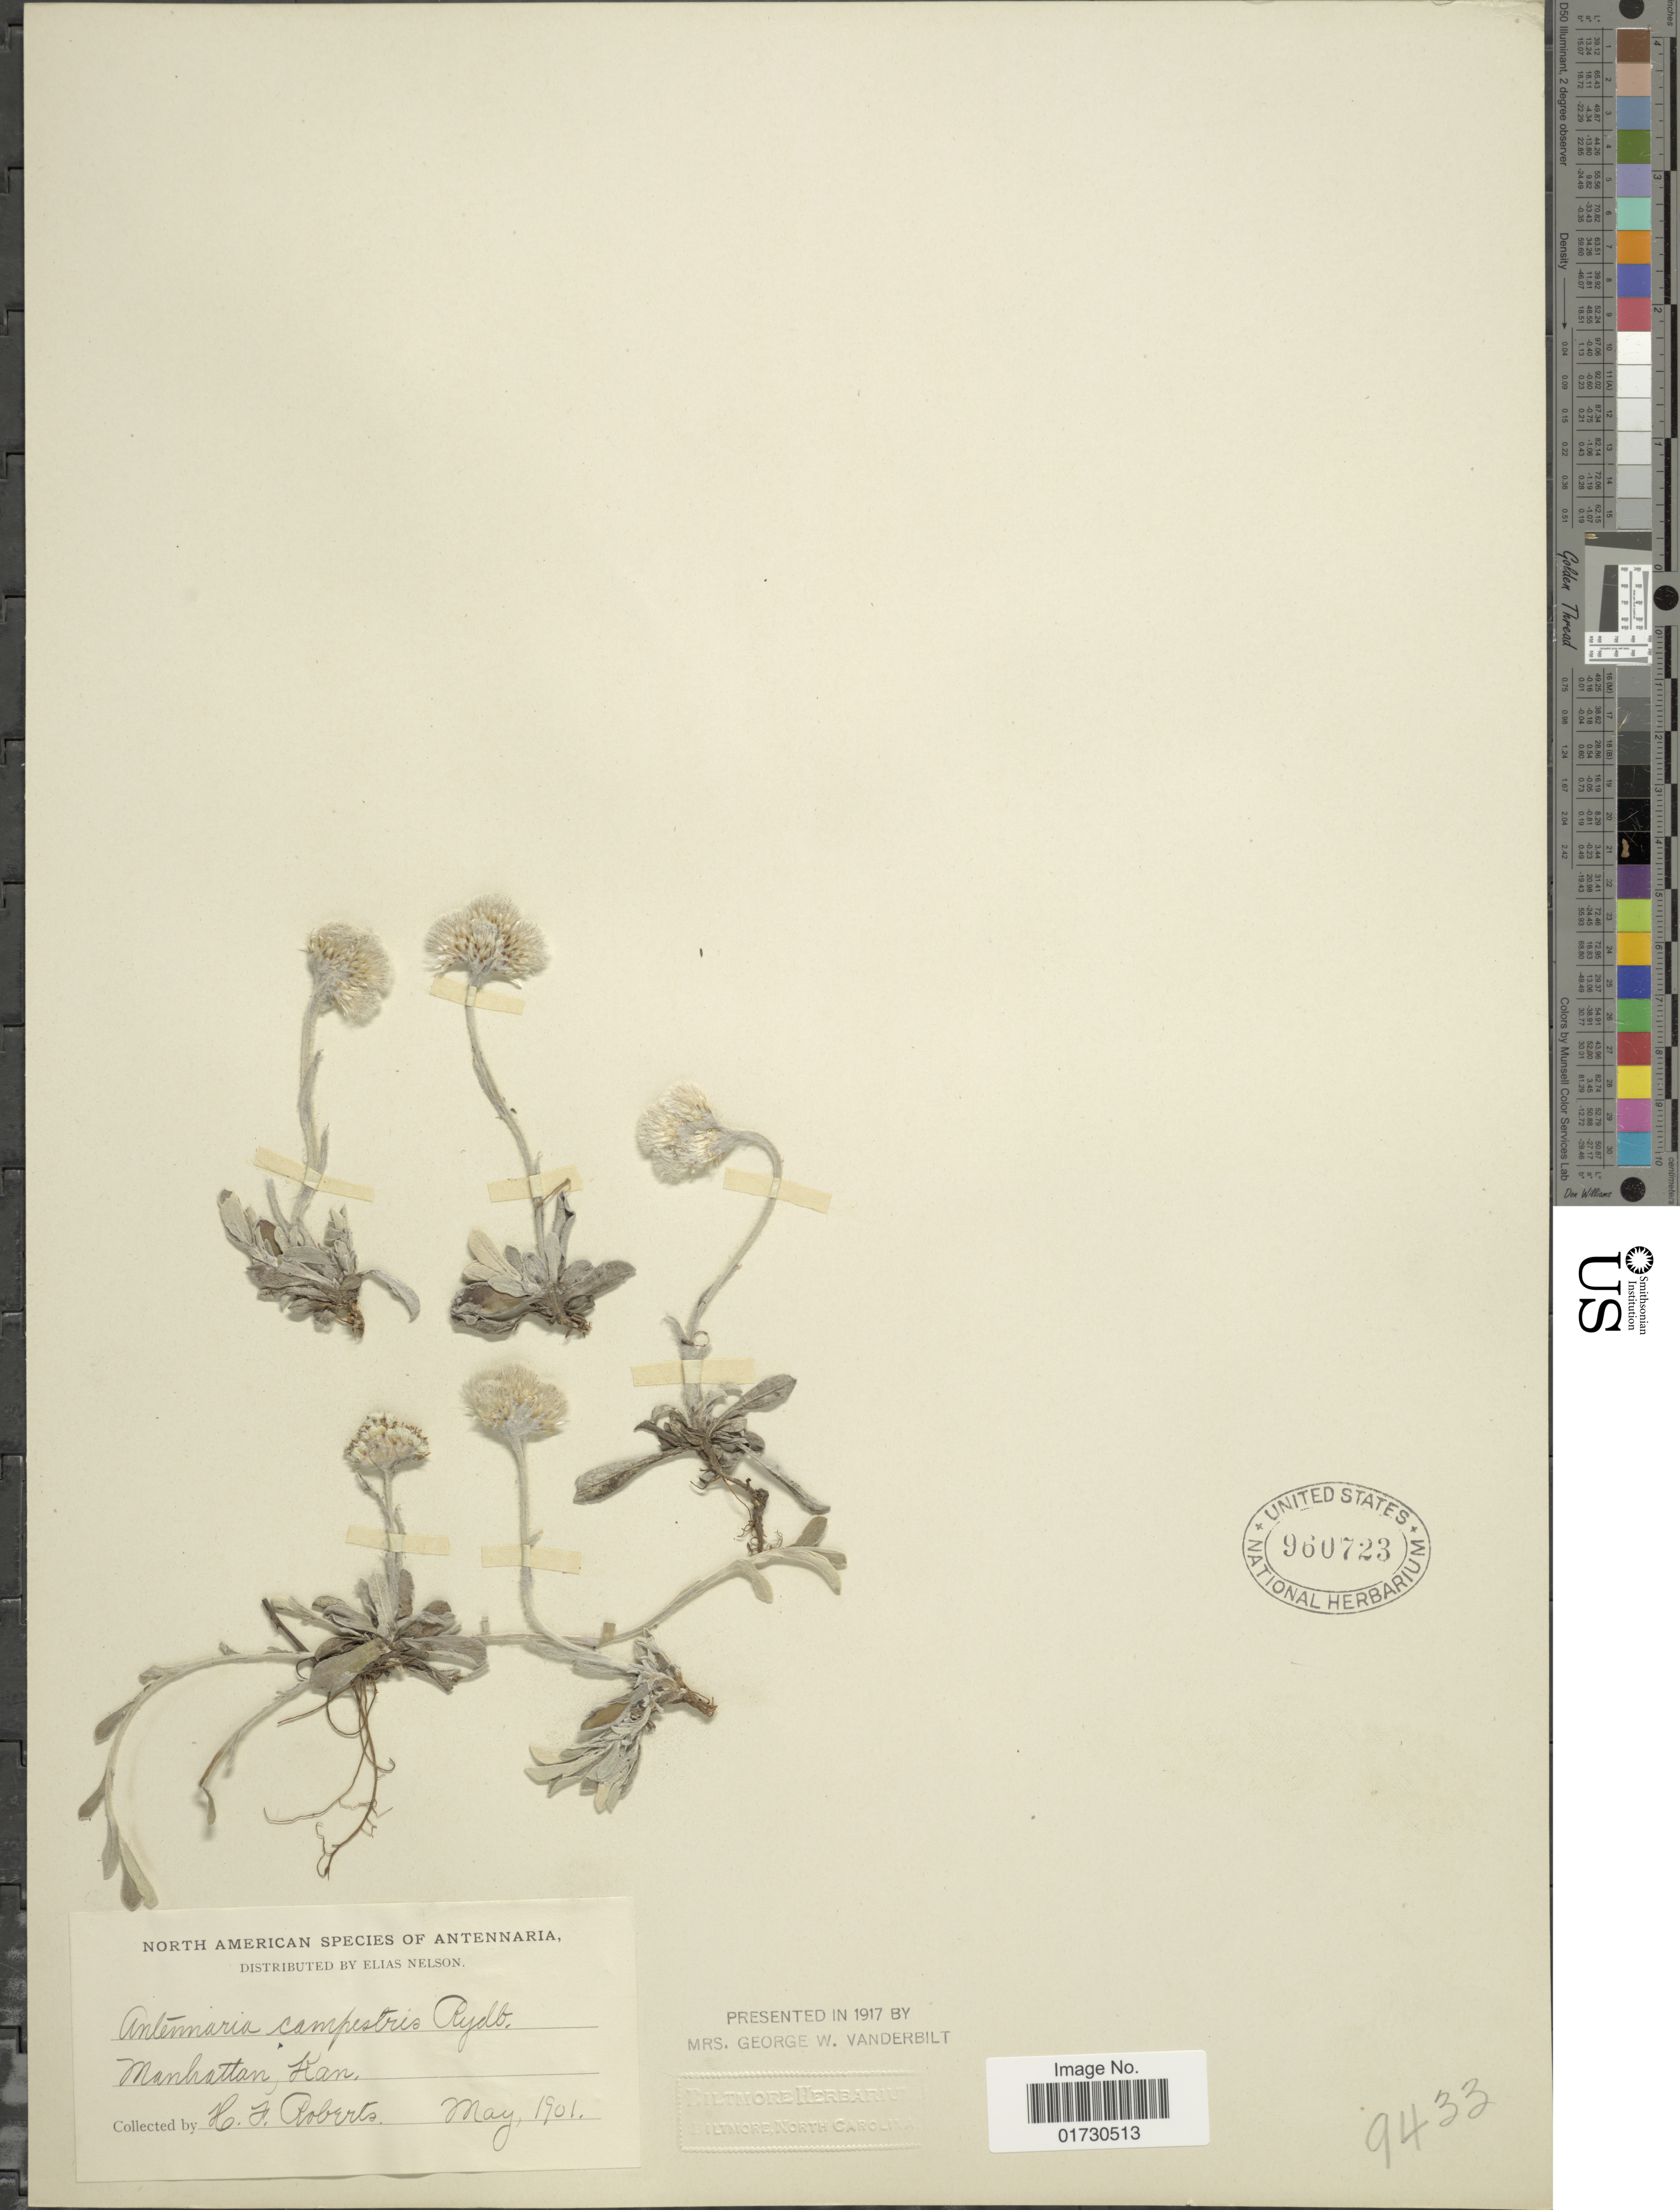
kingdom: Plantae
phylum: Tracheophyta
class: Magnoliopsida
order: Asterales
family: Asteraceae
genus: Antennaria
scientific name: Antennaria campestris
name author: Rydb.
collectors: H. Roberts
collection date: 1901-05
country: United States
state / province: Kansas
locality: Manhattan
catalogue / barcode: US 960723